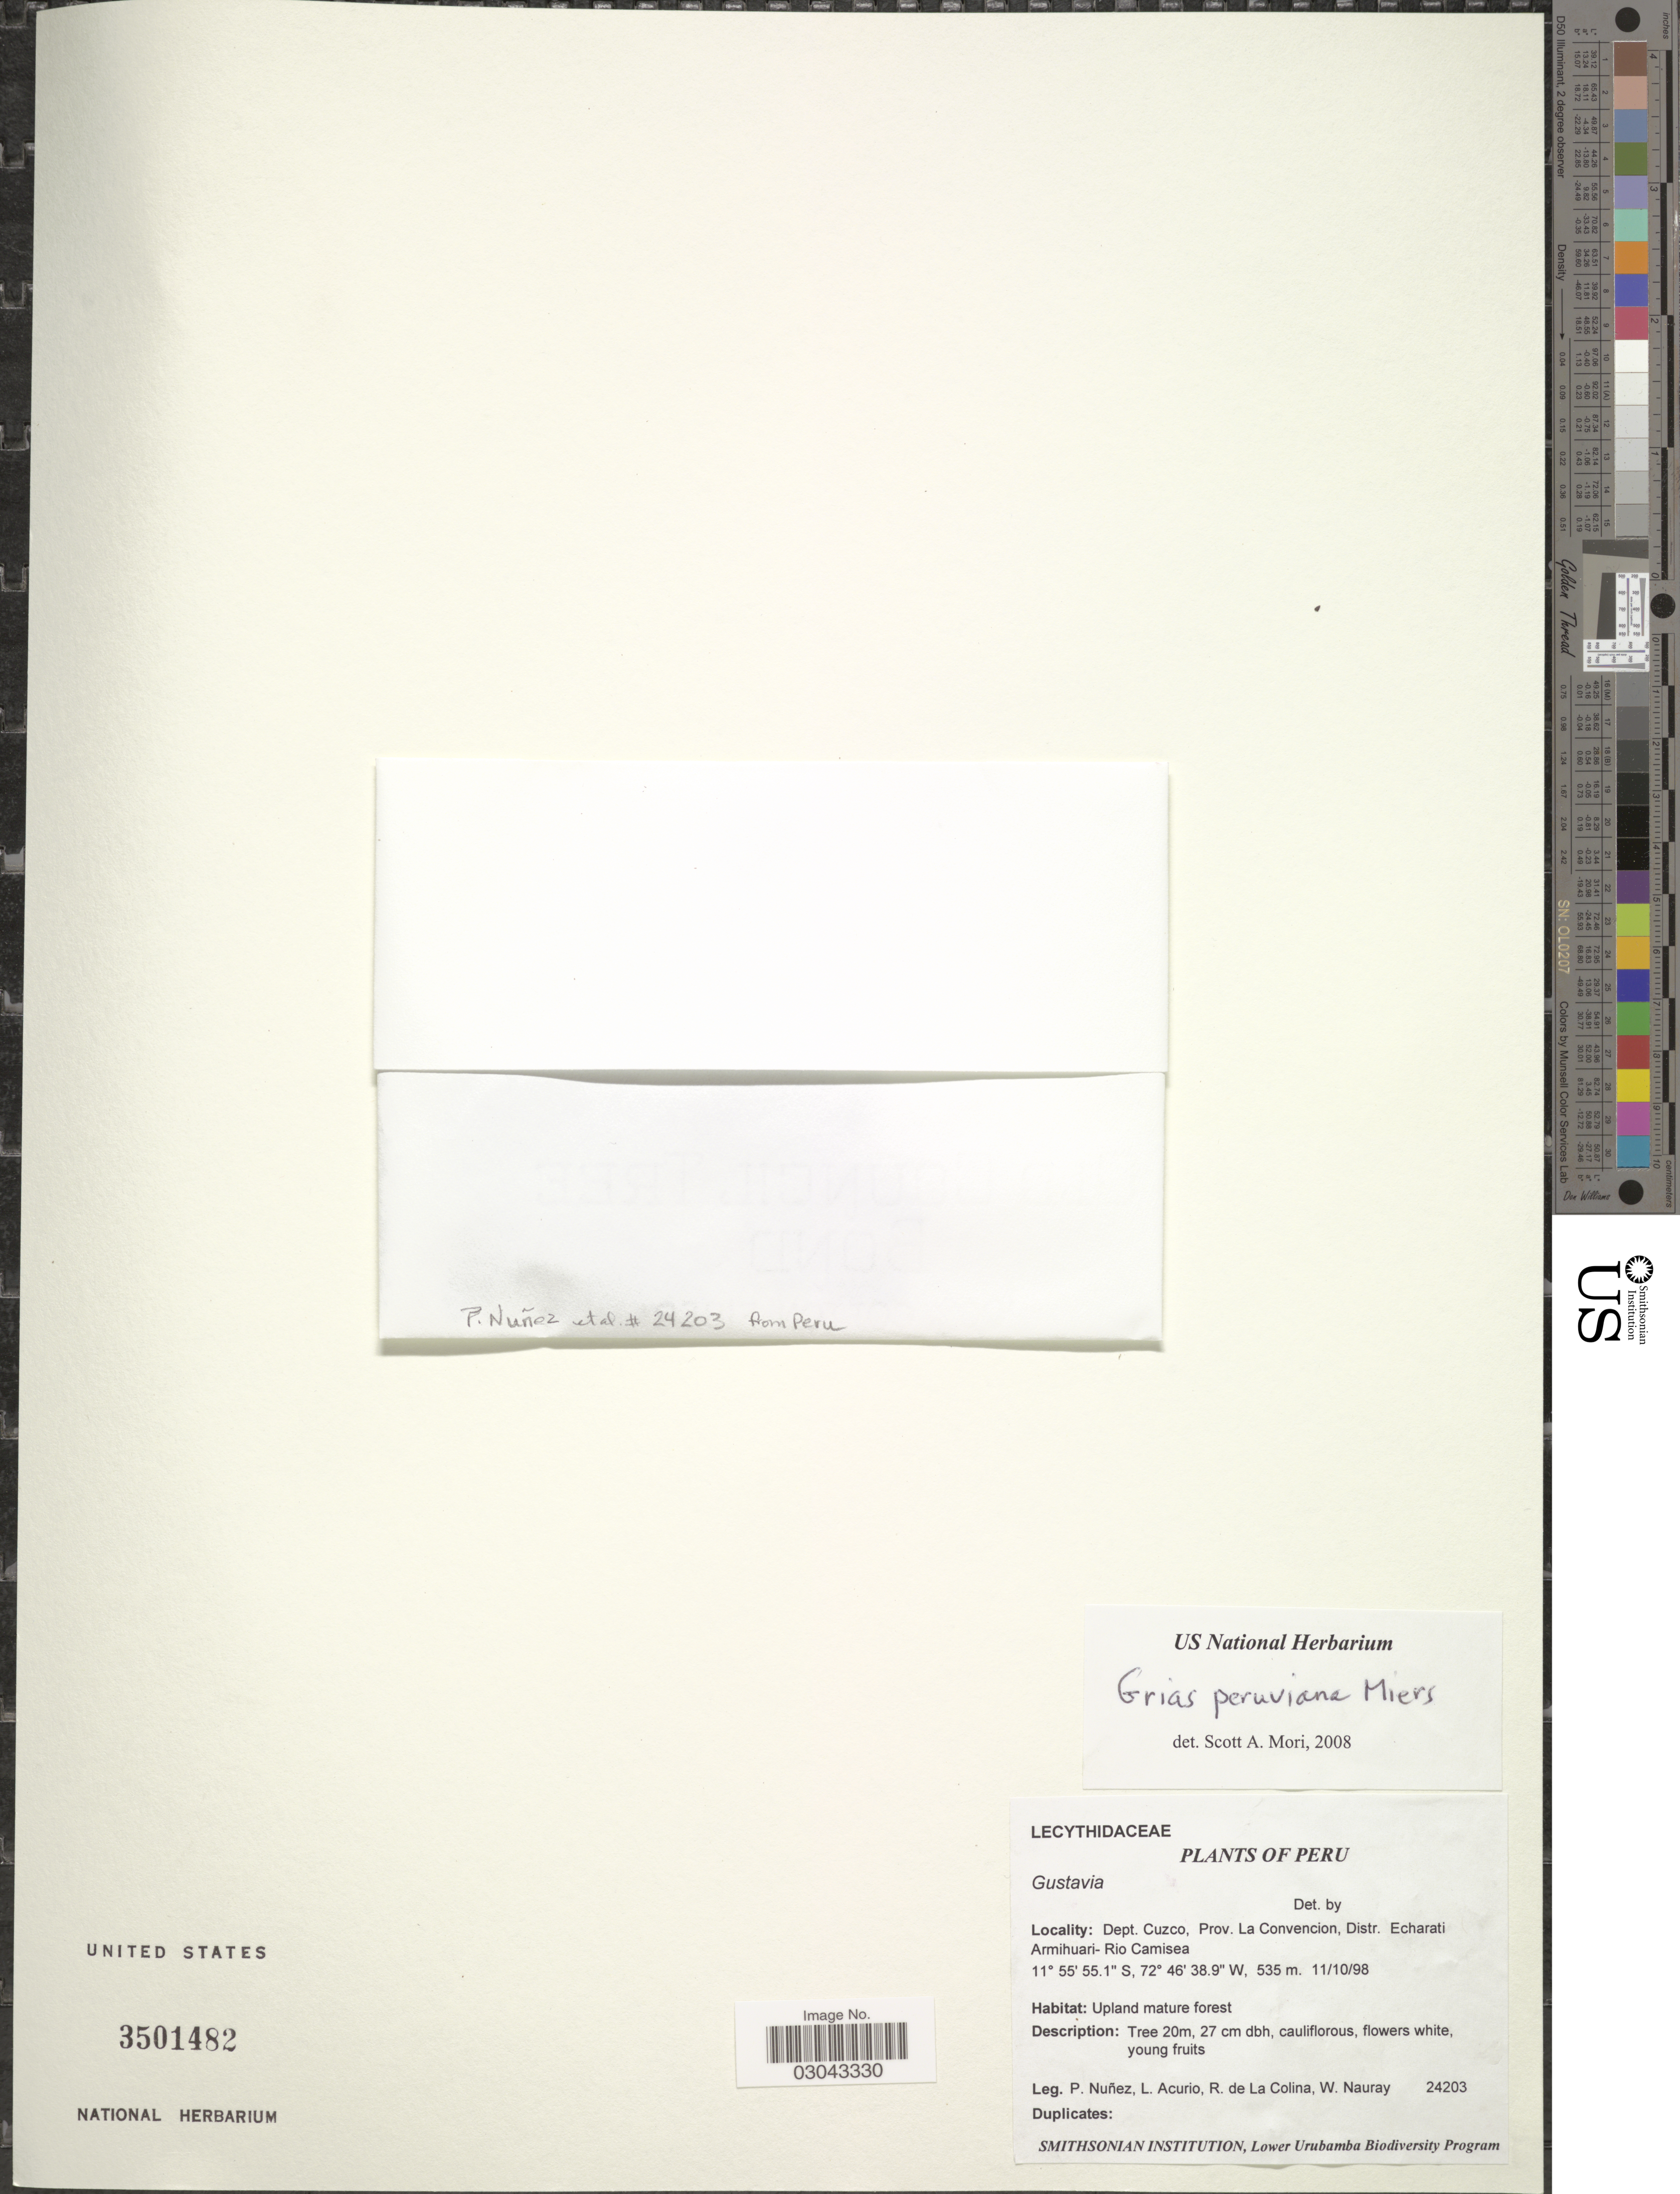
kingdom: Plantae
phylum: Tracheophyta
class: Magnoliopsida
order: Ericales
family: Lecythidaceae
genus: Grias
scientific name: Grias peruviana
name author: Miers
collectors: P. Nuñez V., L. Acurio, R. de La Colina & W. Nauray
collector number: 24203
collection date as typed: Transcribed d/m/y: 11/10/98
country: Peru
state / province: Cusco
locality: Dept. Cuzco, Prov. La Convencion, Distr. Echarati Armihuari-Rio Camisea.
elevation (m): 535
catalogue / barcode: US 3501482